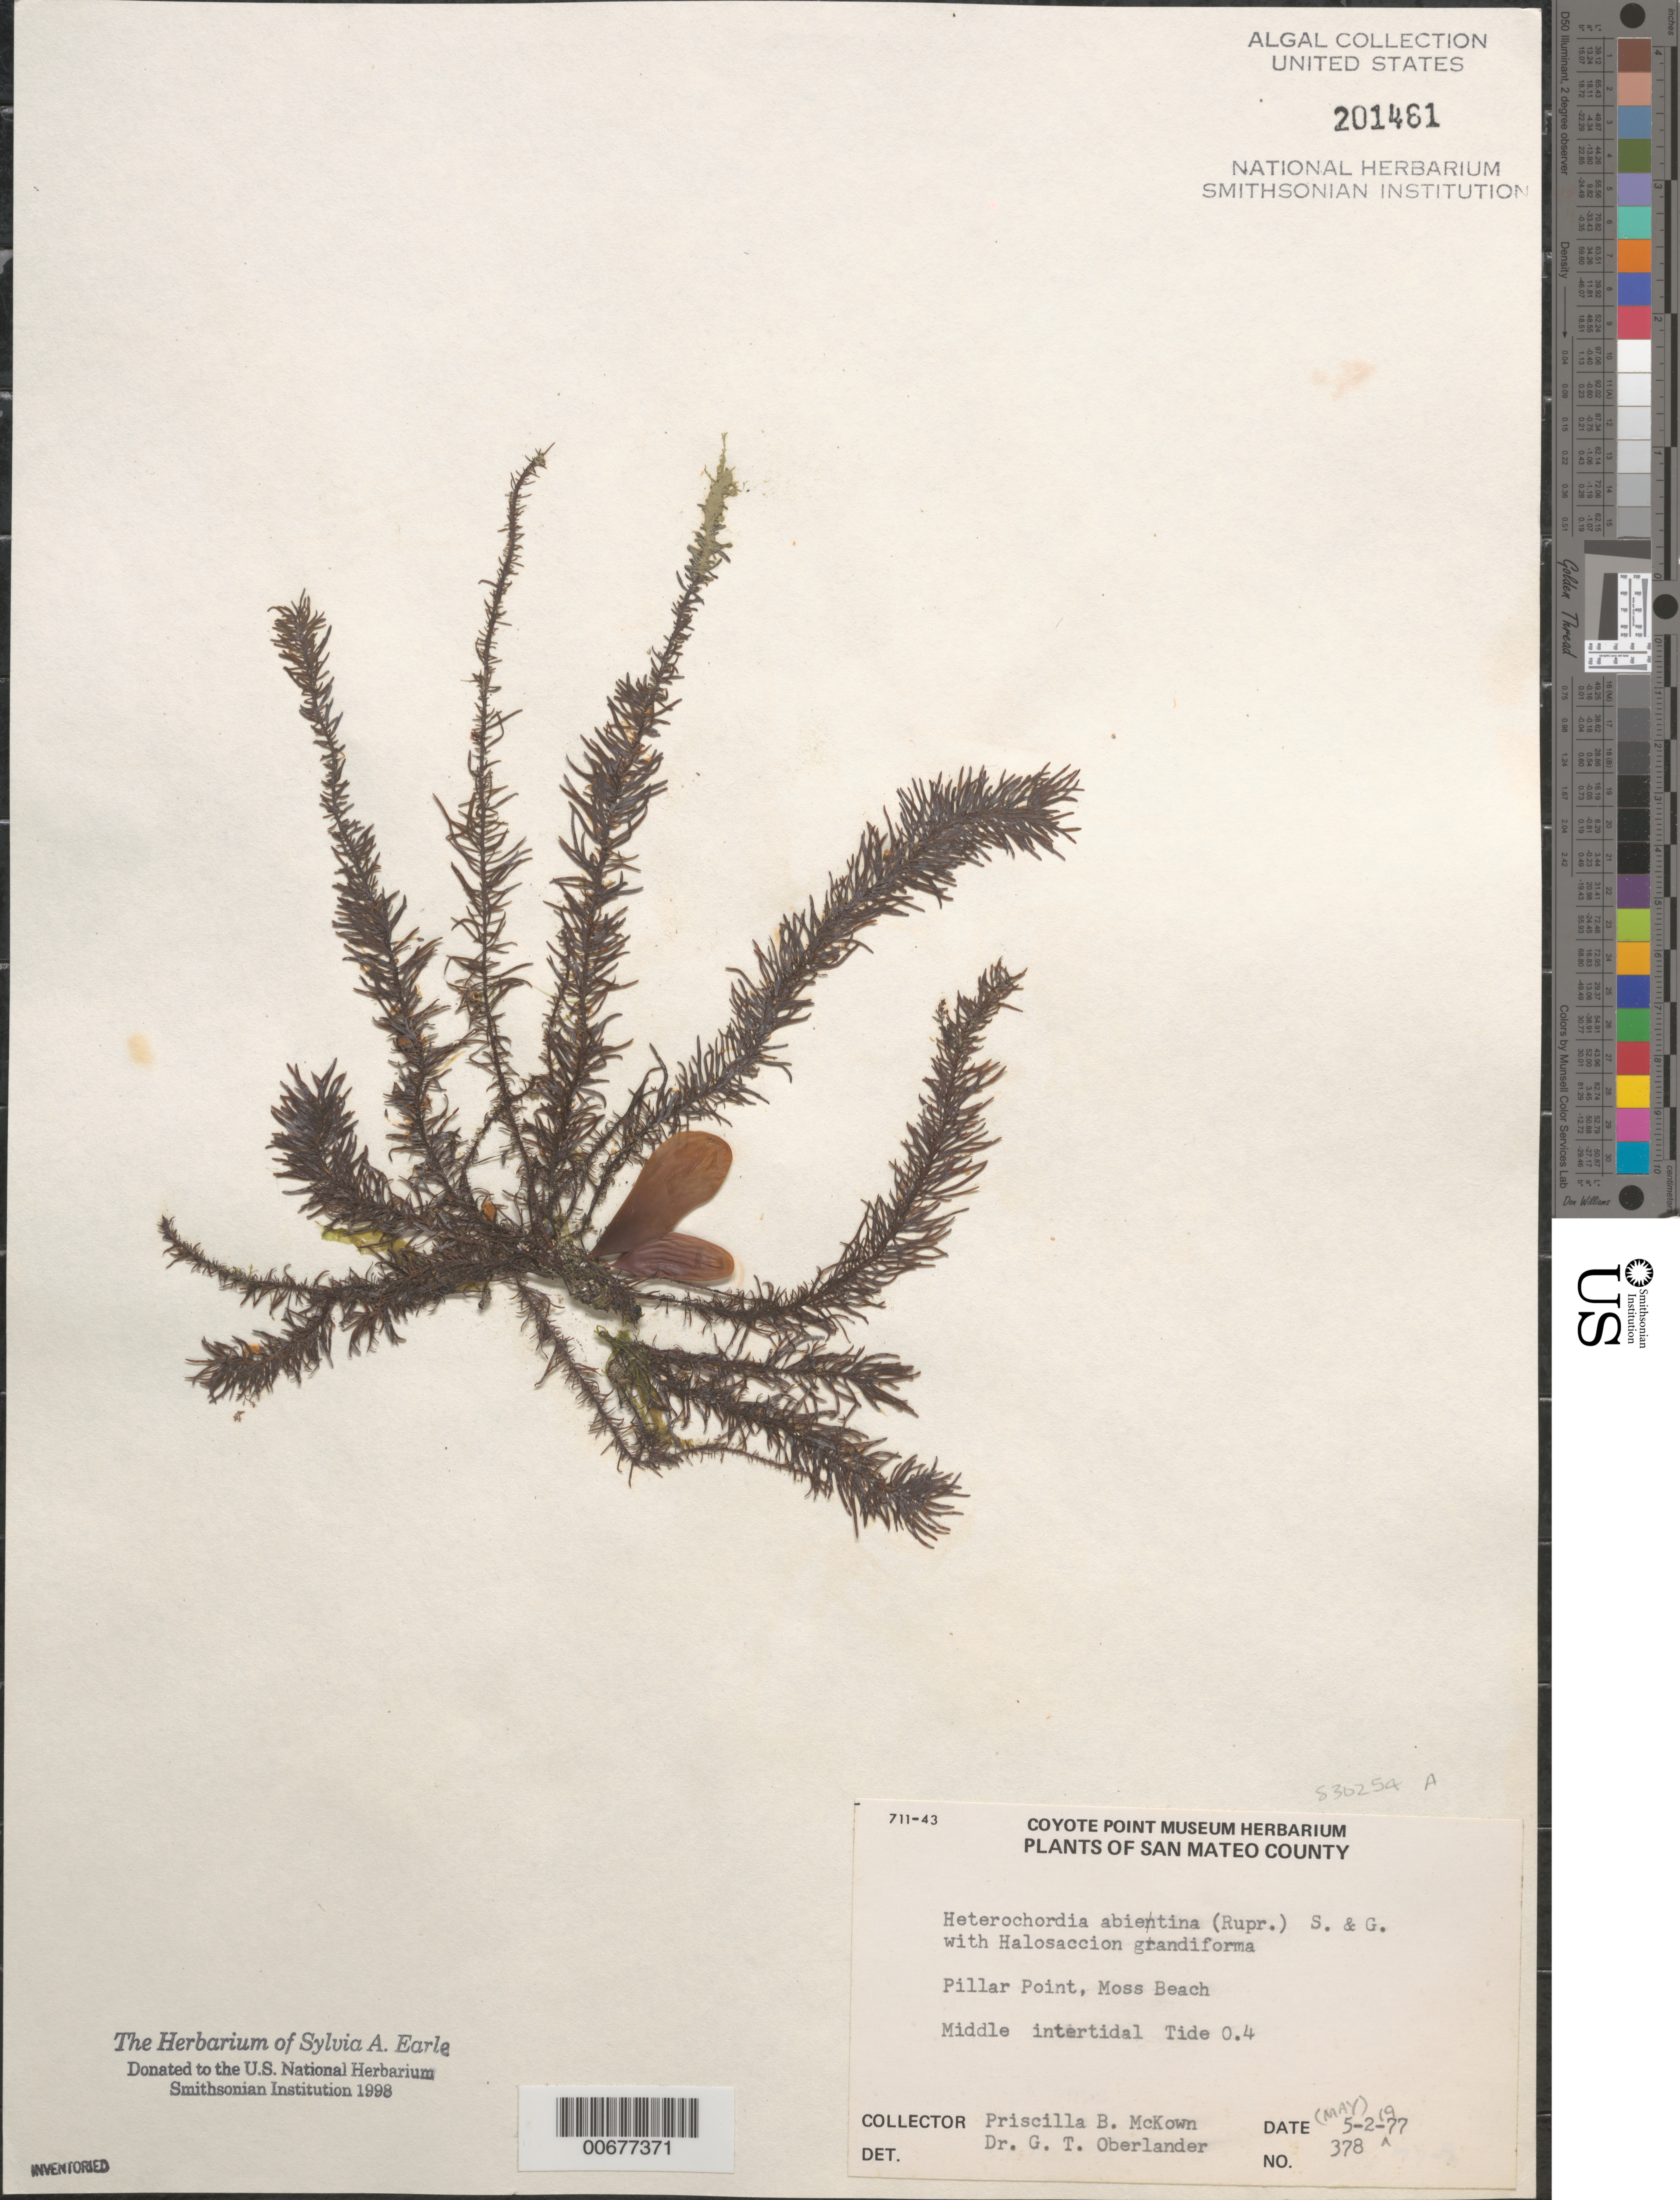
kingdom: Chromista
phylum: Ochrophyta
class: Phaeophyceae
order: Ectocarpales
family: Chordariaceae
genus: Analipus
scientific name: Analipus japonicus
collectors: P. McKown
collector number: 378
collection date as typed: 02 May 1977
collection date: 1977-05-02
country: United States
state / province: California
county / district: San Mateo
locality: Moss Beach, Pillar Point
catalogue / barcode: US 201461